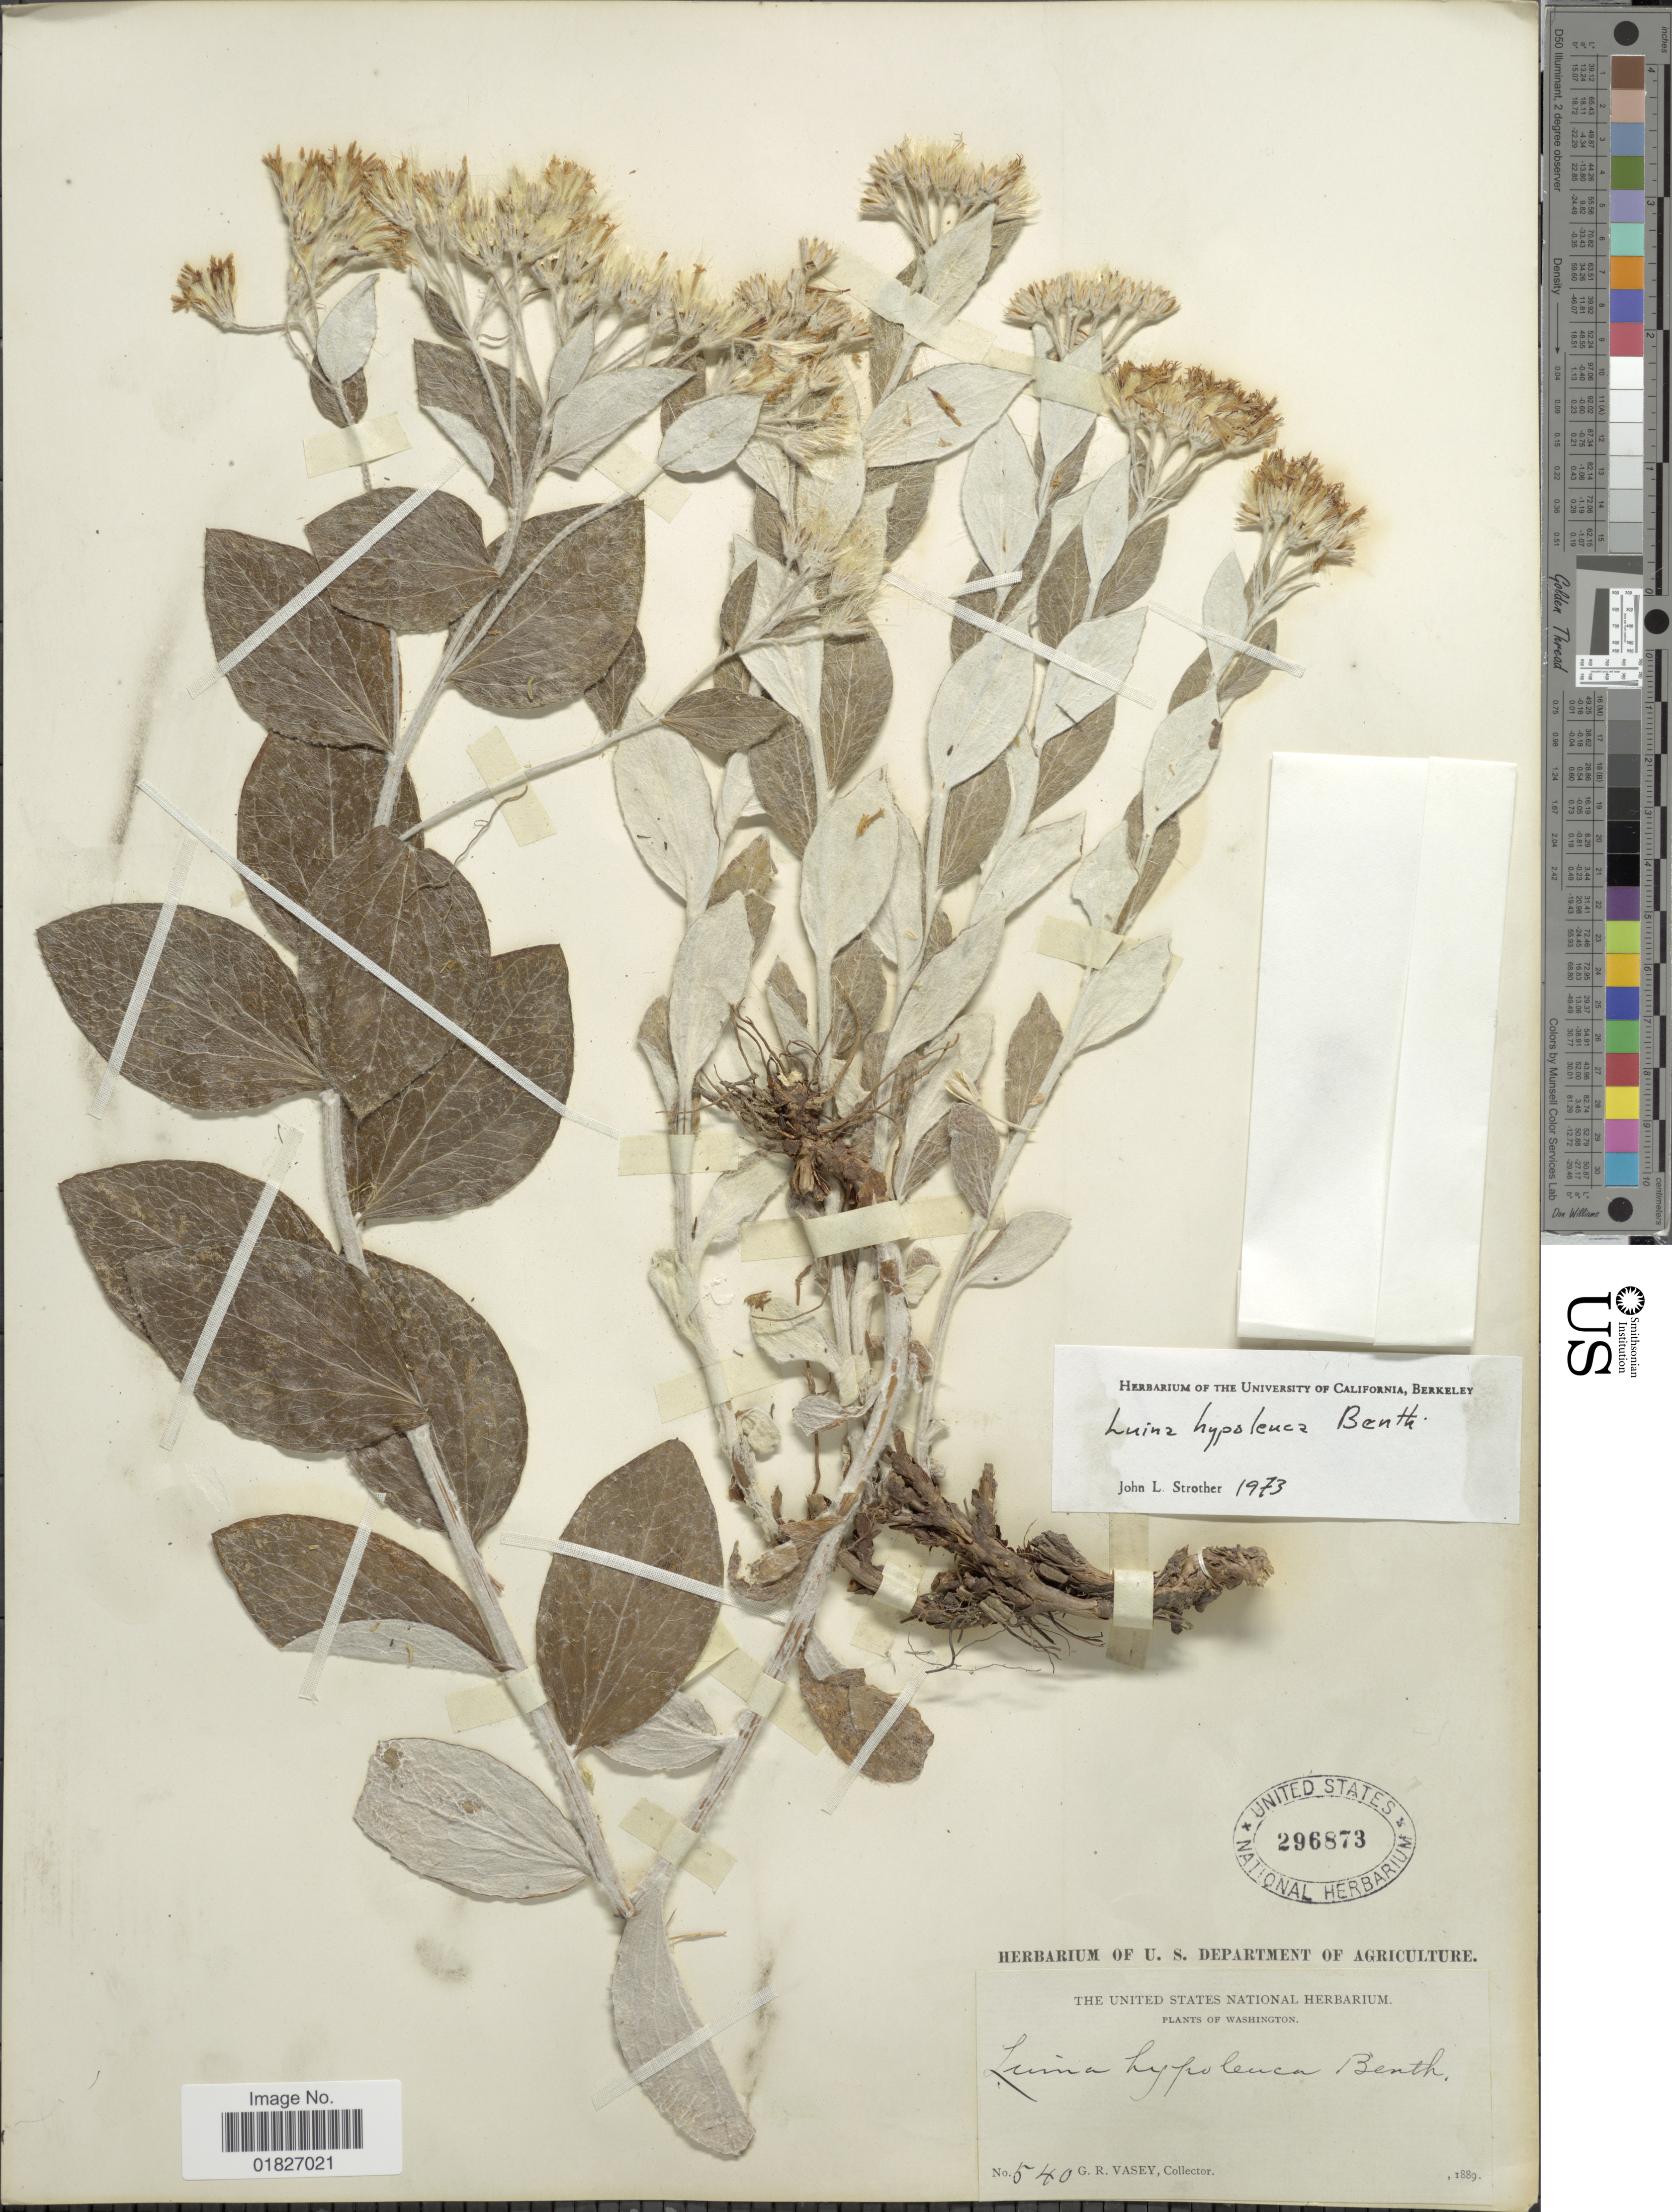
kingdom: Plantae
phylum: Tracheophyta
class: Magnoliopsida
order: Asterales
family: Asteraceae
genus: Luina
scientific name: Luina hypoleuca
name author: Benth.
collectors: G. R. Vasey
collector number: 540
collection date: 1889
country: United States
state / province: Washington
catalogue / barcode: US 296873